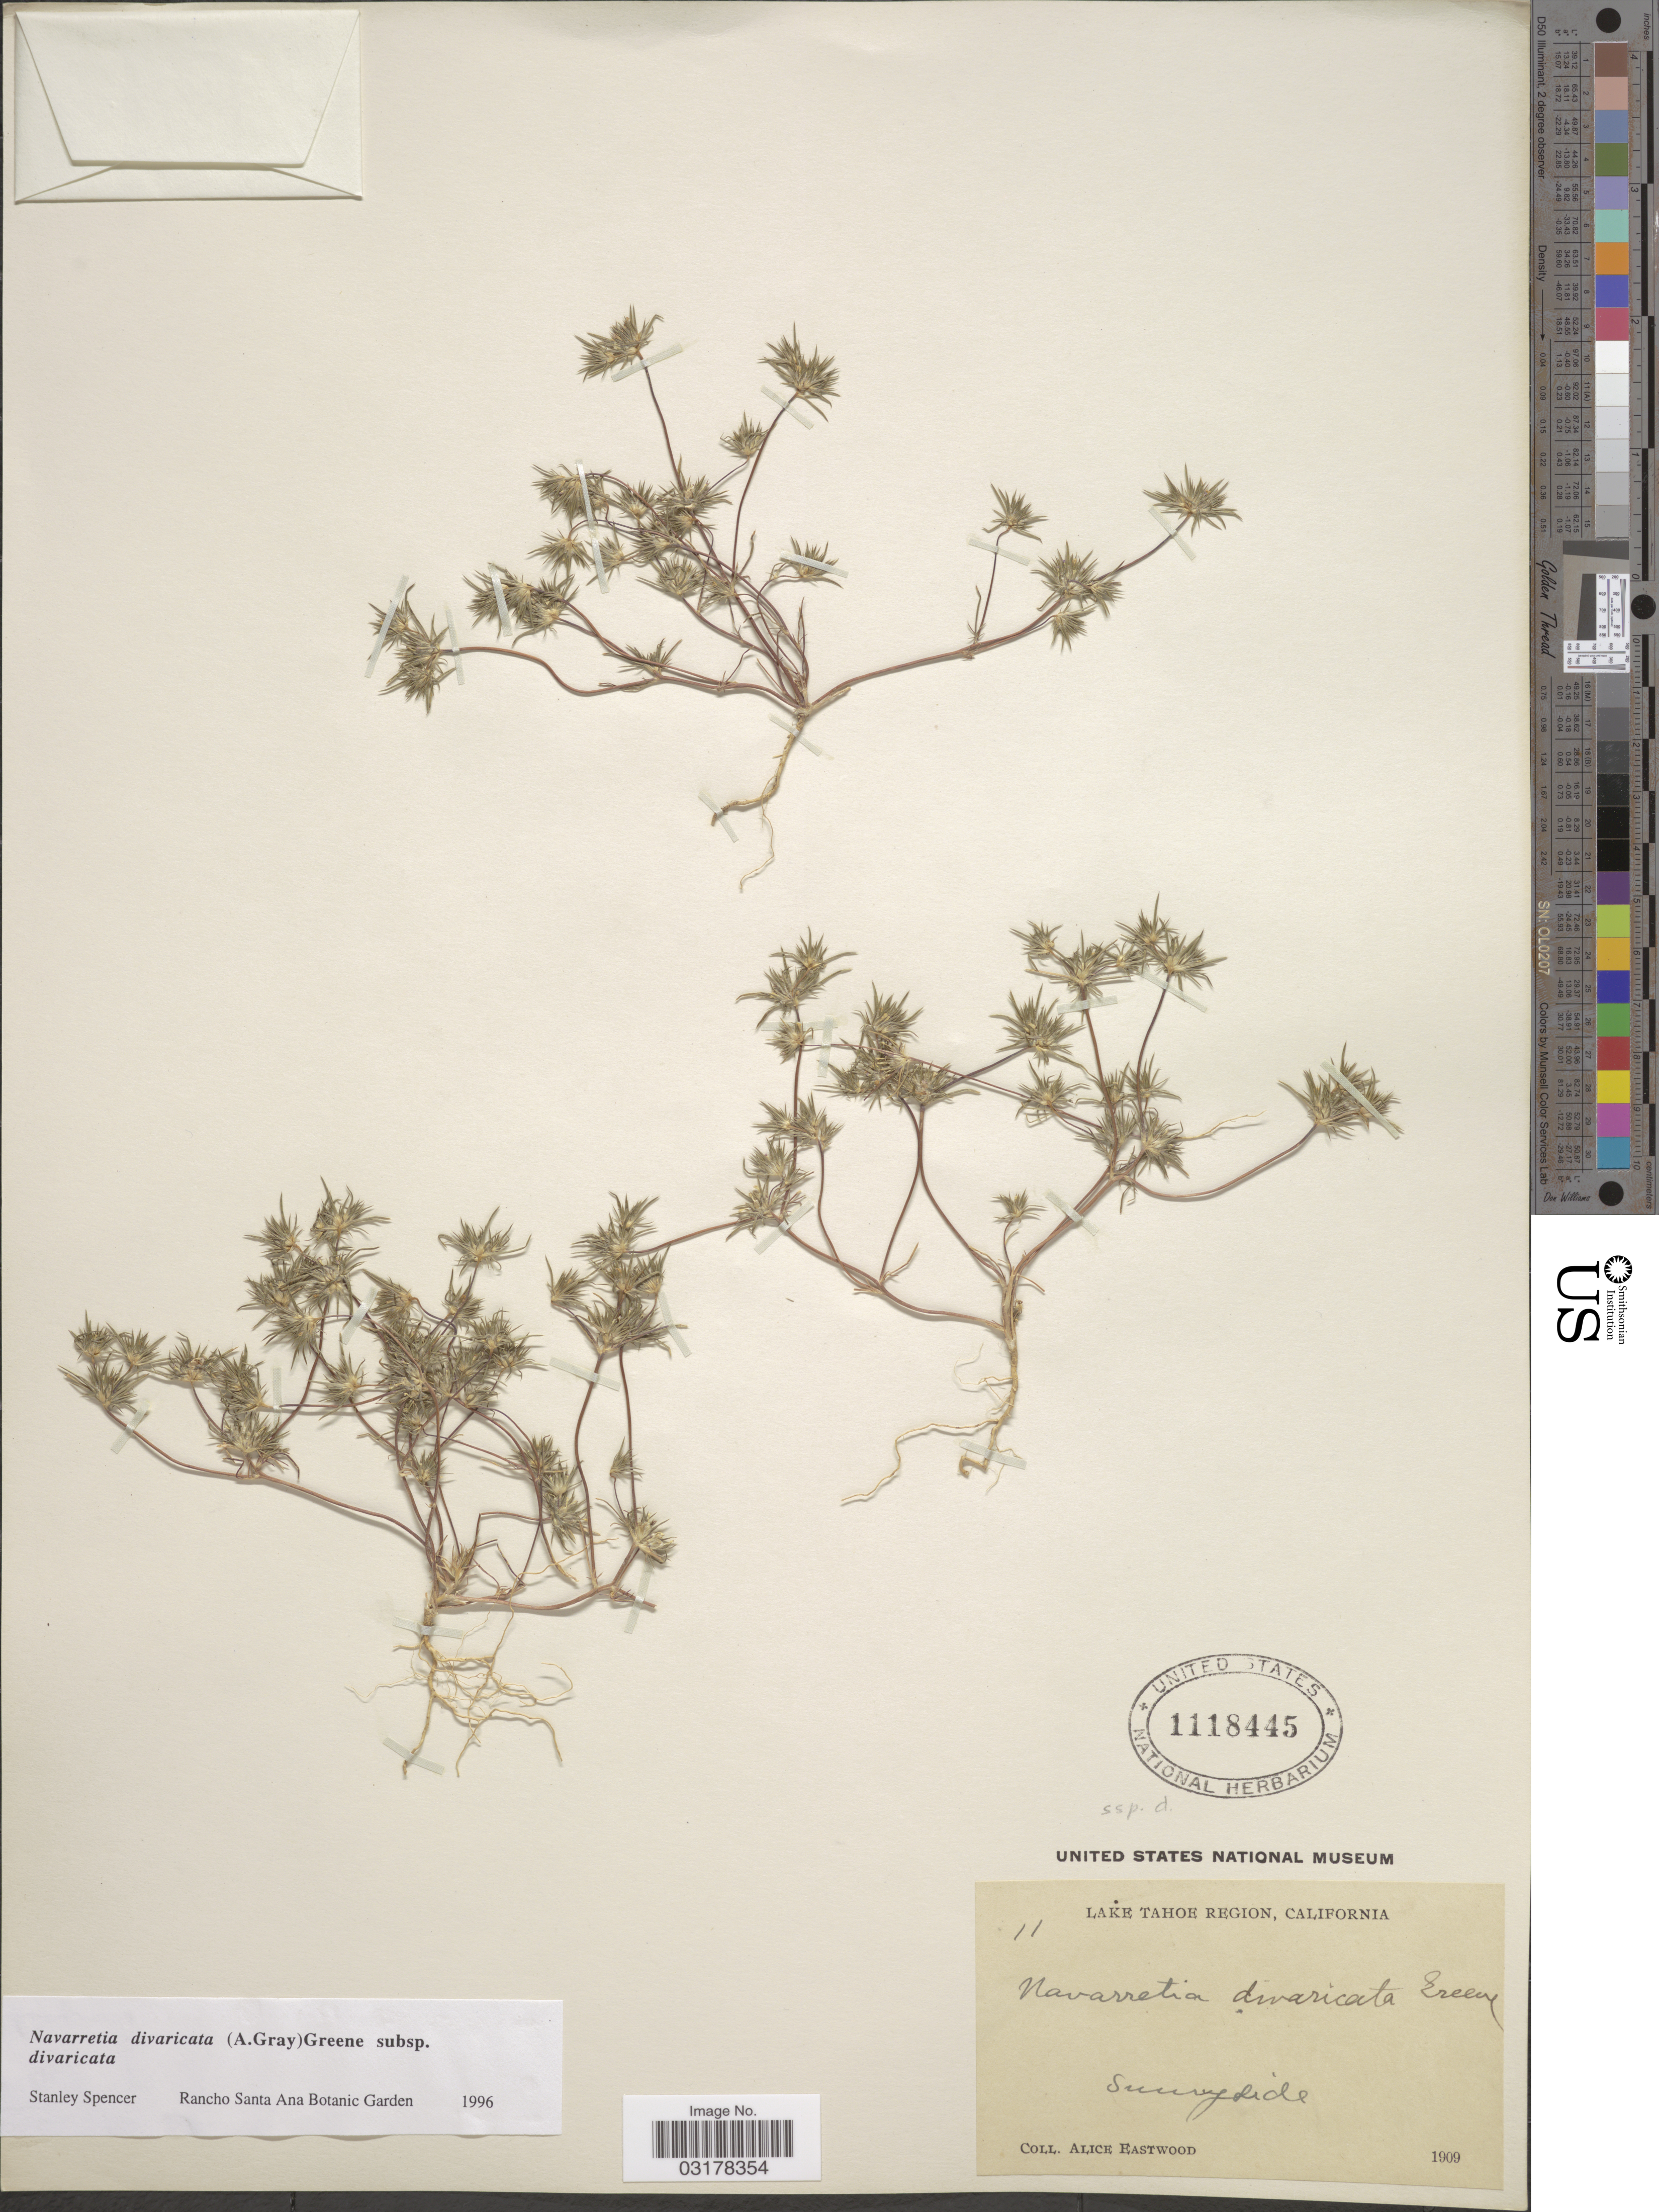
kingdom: Plantae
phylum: Tracheophyta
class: Magnoliopsida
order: Ericales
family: Polemoniaceae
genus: Navarretia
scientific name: Navarretia divaricata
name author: S.W. Greene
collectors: A. Eastwood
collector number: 11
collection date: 1909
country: United States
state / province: California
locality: Lake Tahoe Region. Sunnyside.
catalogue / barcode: US 1118445